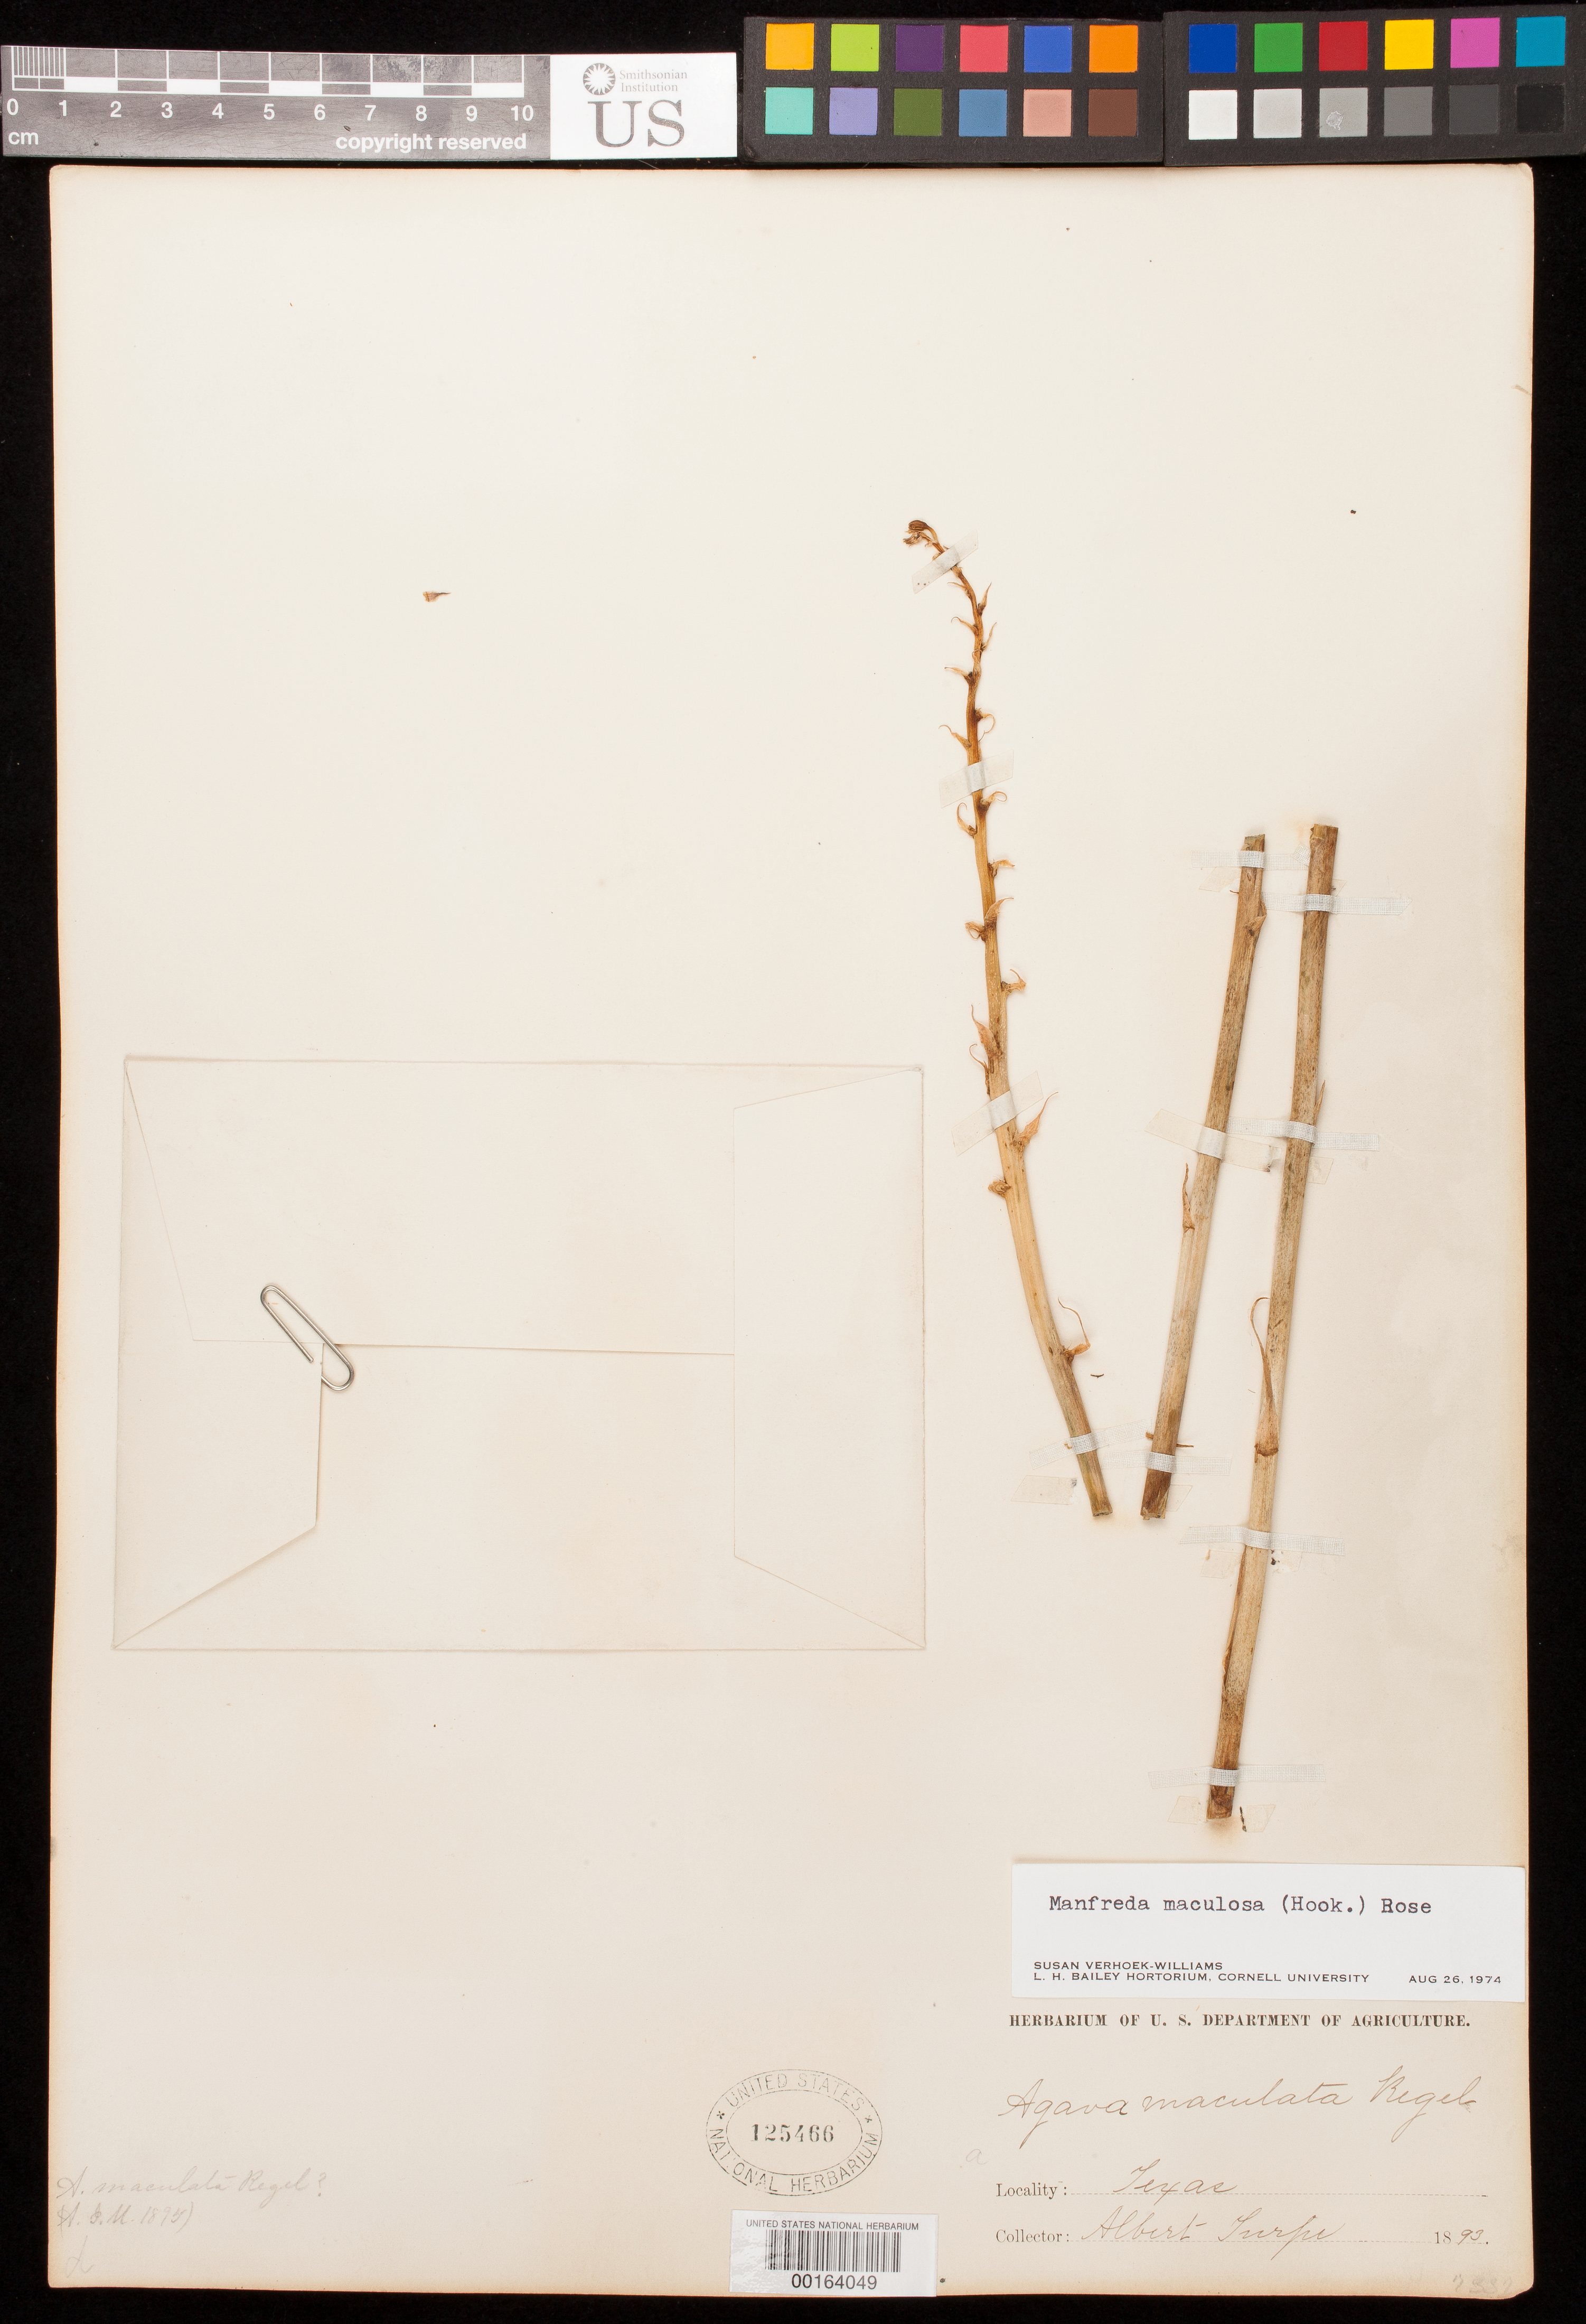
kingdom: Plantae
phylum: Tracheophyta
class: Liliopsida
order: Asparagales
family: Asparagaceae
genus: Manfreda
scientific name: Manfreda maculosa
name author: (Hook.) Rose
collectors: A. Turpe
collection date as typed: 1893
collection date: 1893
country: United States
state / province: Texas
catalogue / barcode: US 125466